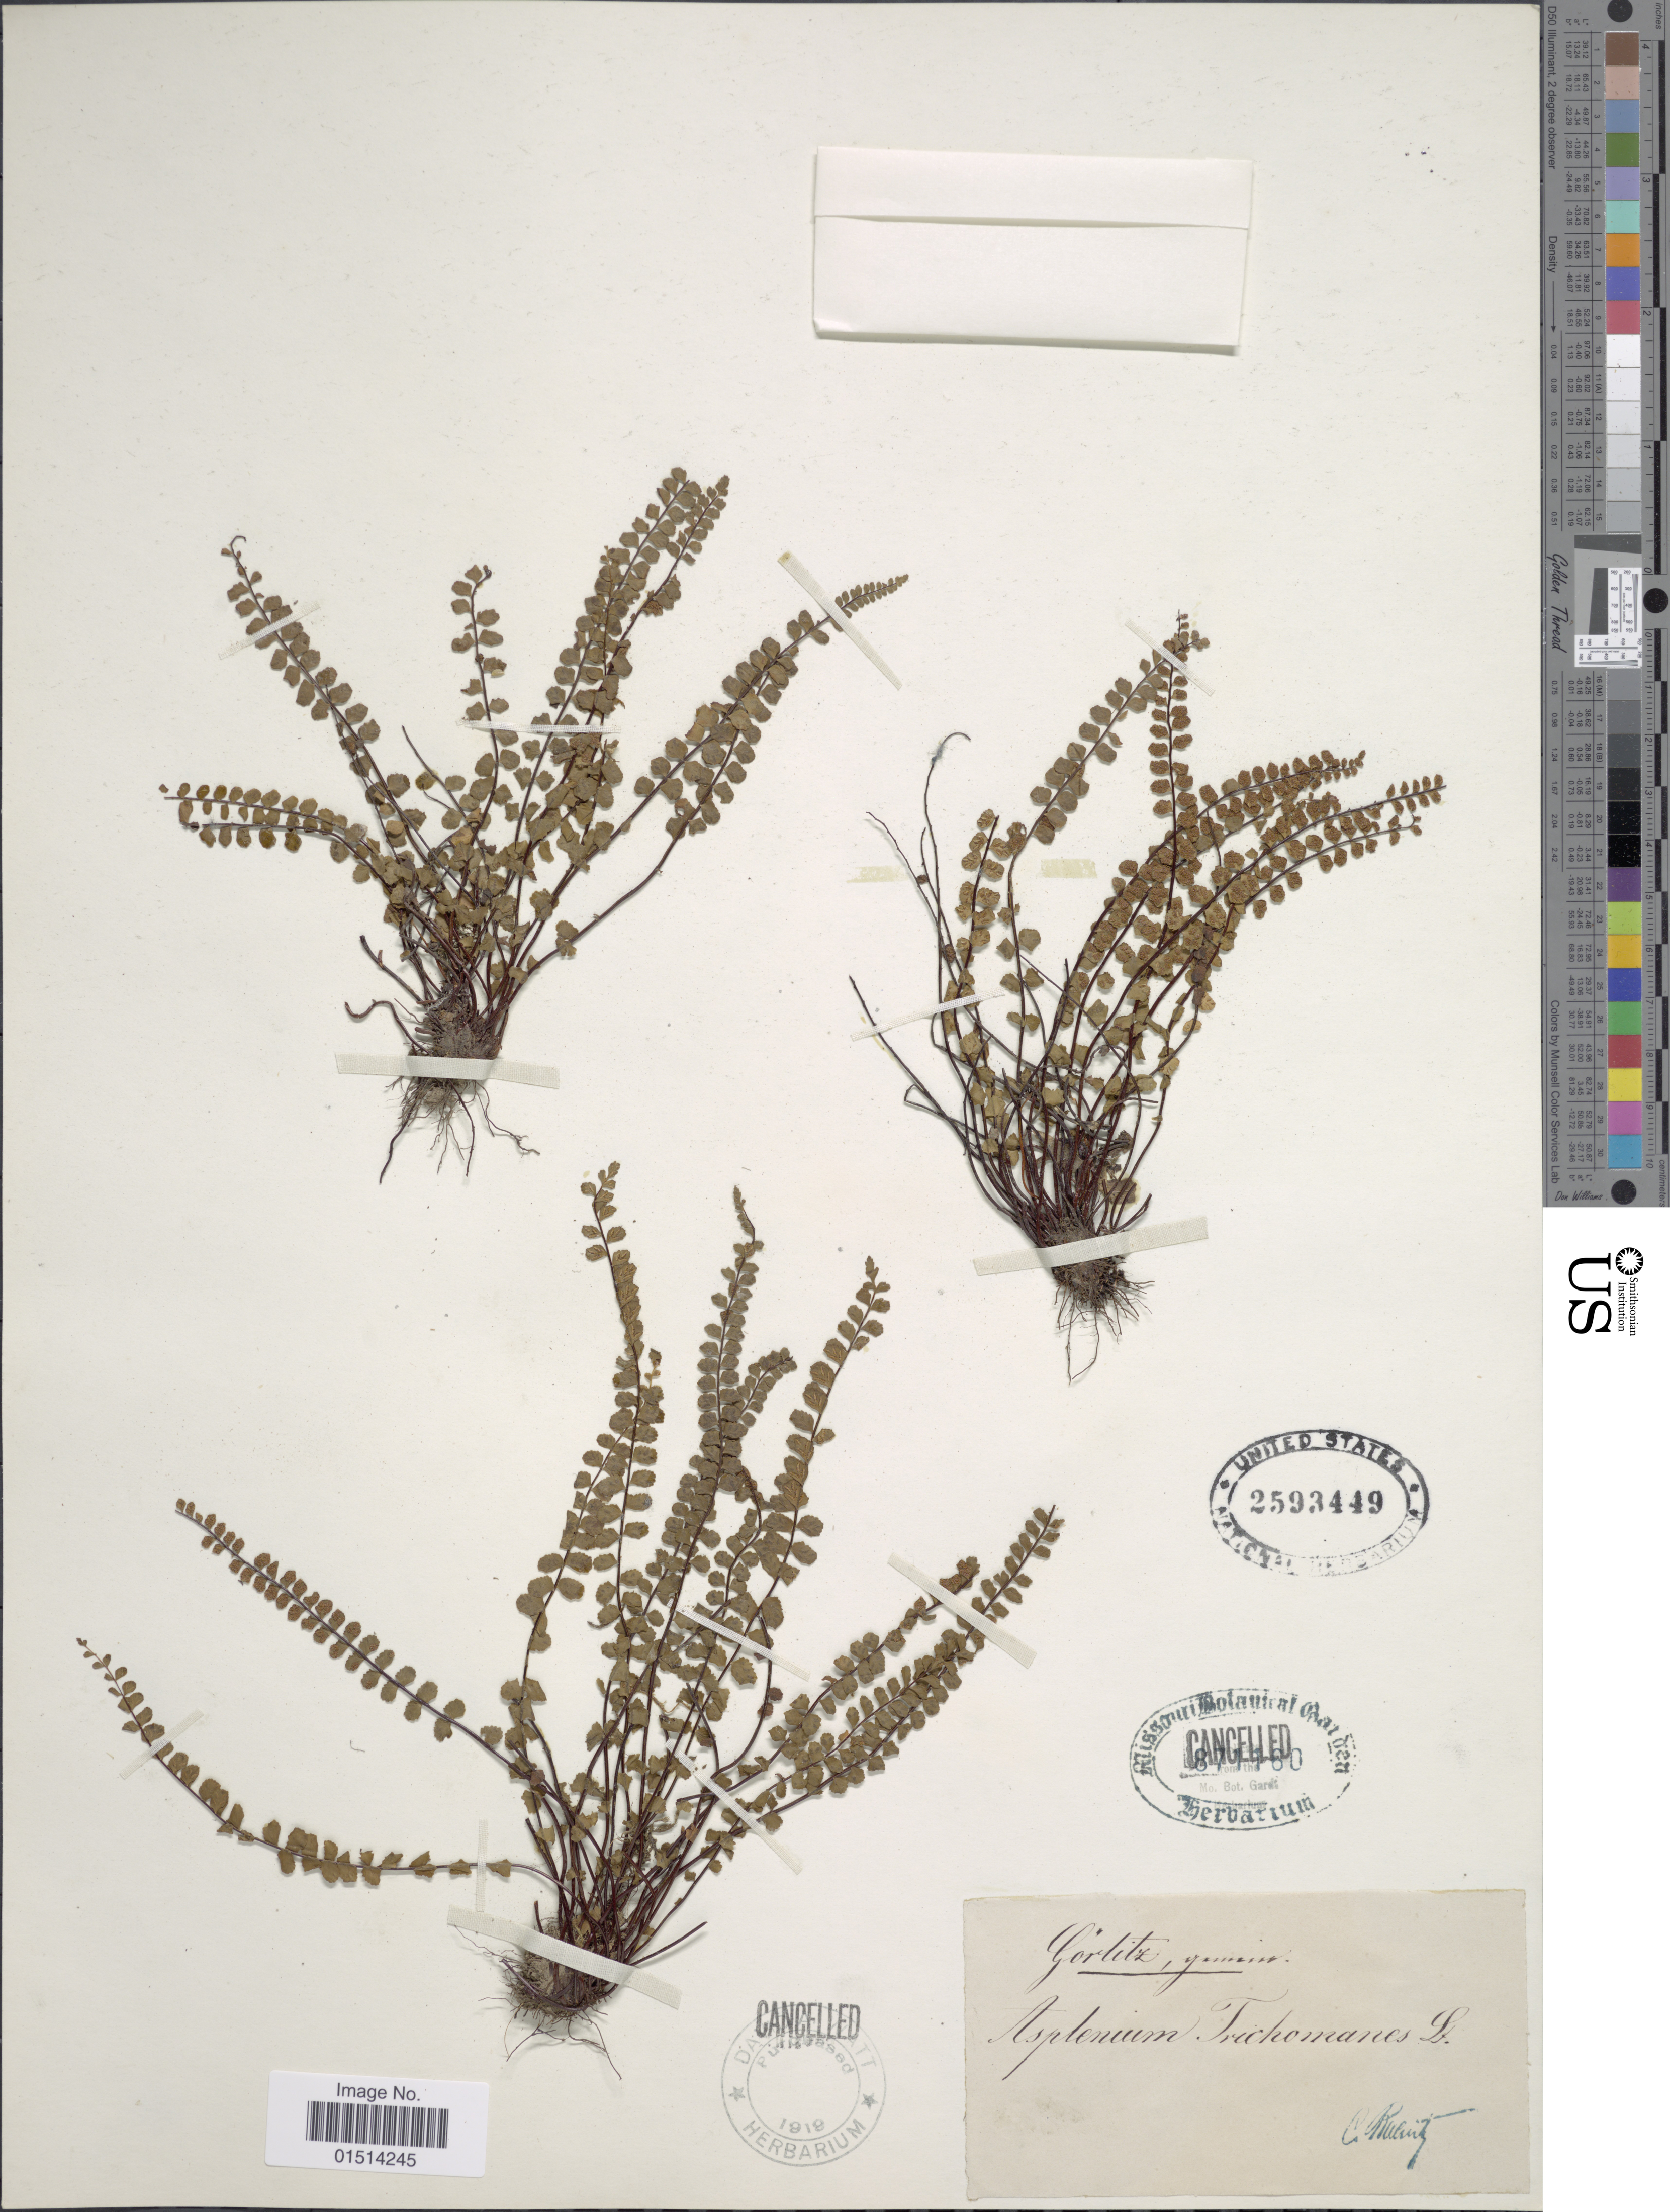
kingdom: Plantae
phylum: Tracheophyta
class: Polypodiopsida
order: Polypodiales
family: Aspleniaceae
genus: Asplenium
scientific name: Asplenium trichomanes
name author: L.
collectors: C. Ralintz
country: Germany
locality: Gorlitz [interpreted]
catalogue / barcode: US 2593449